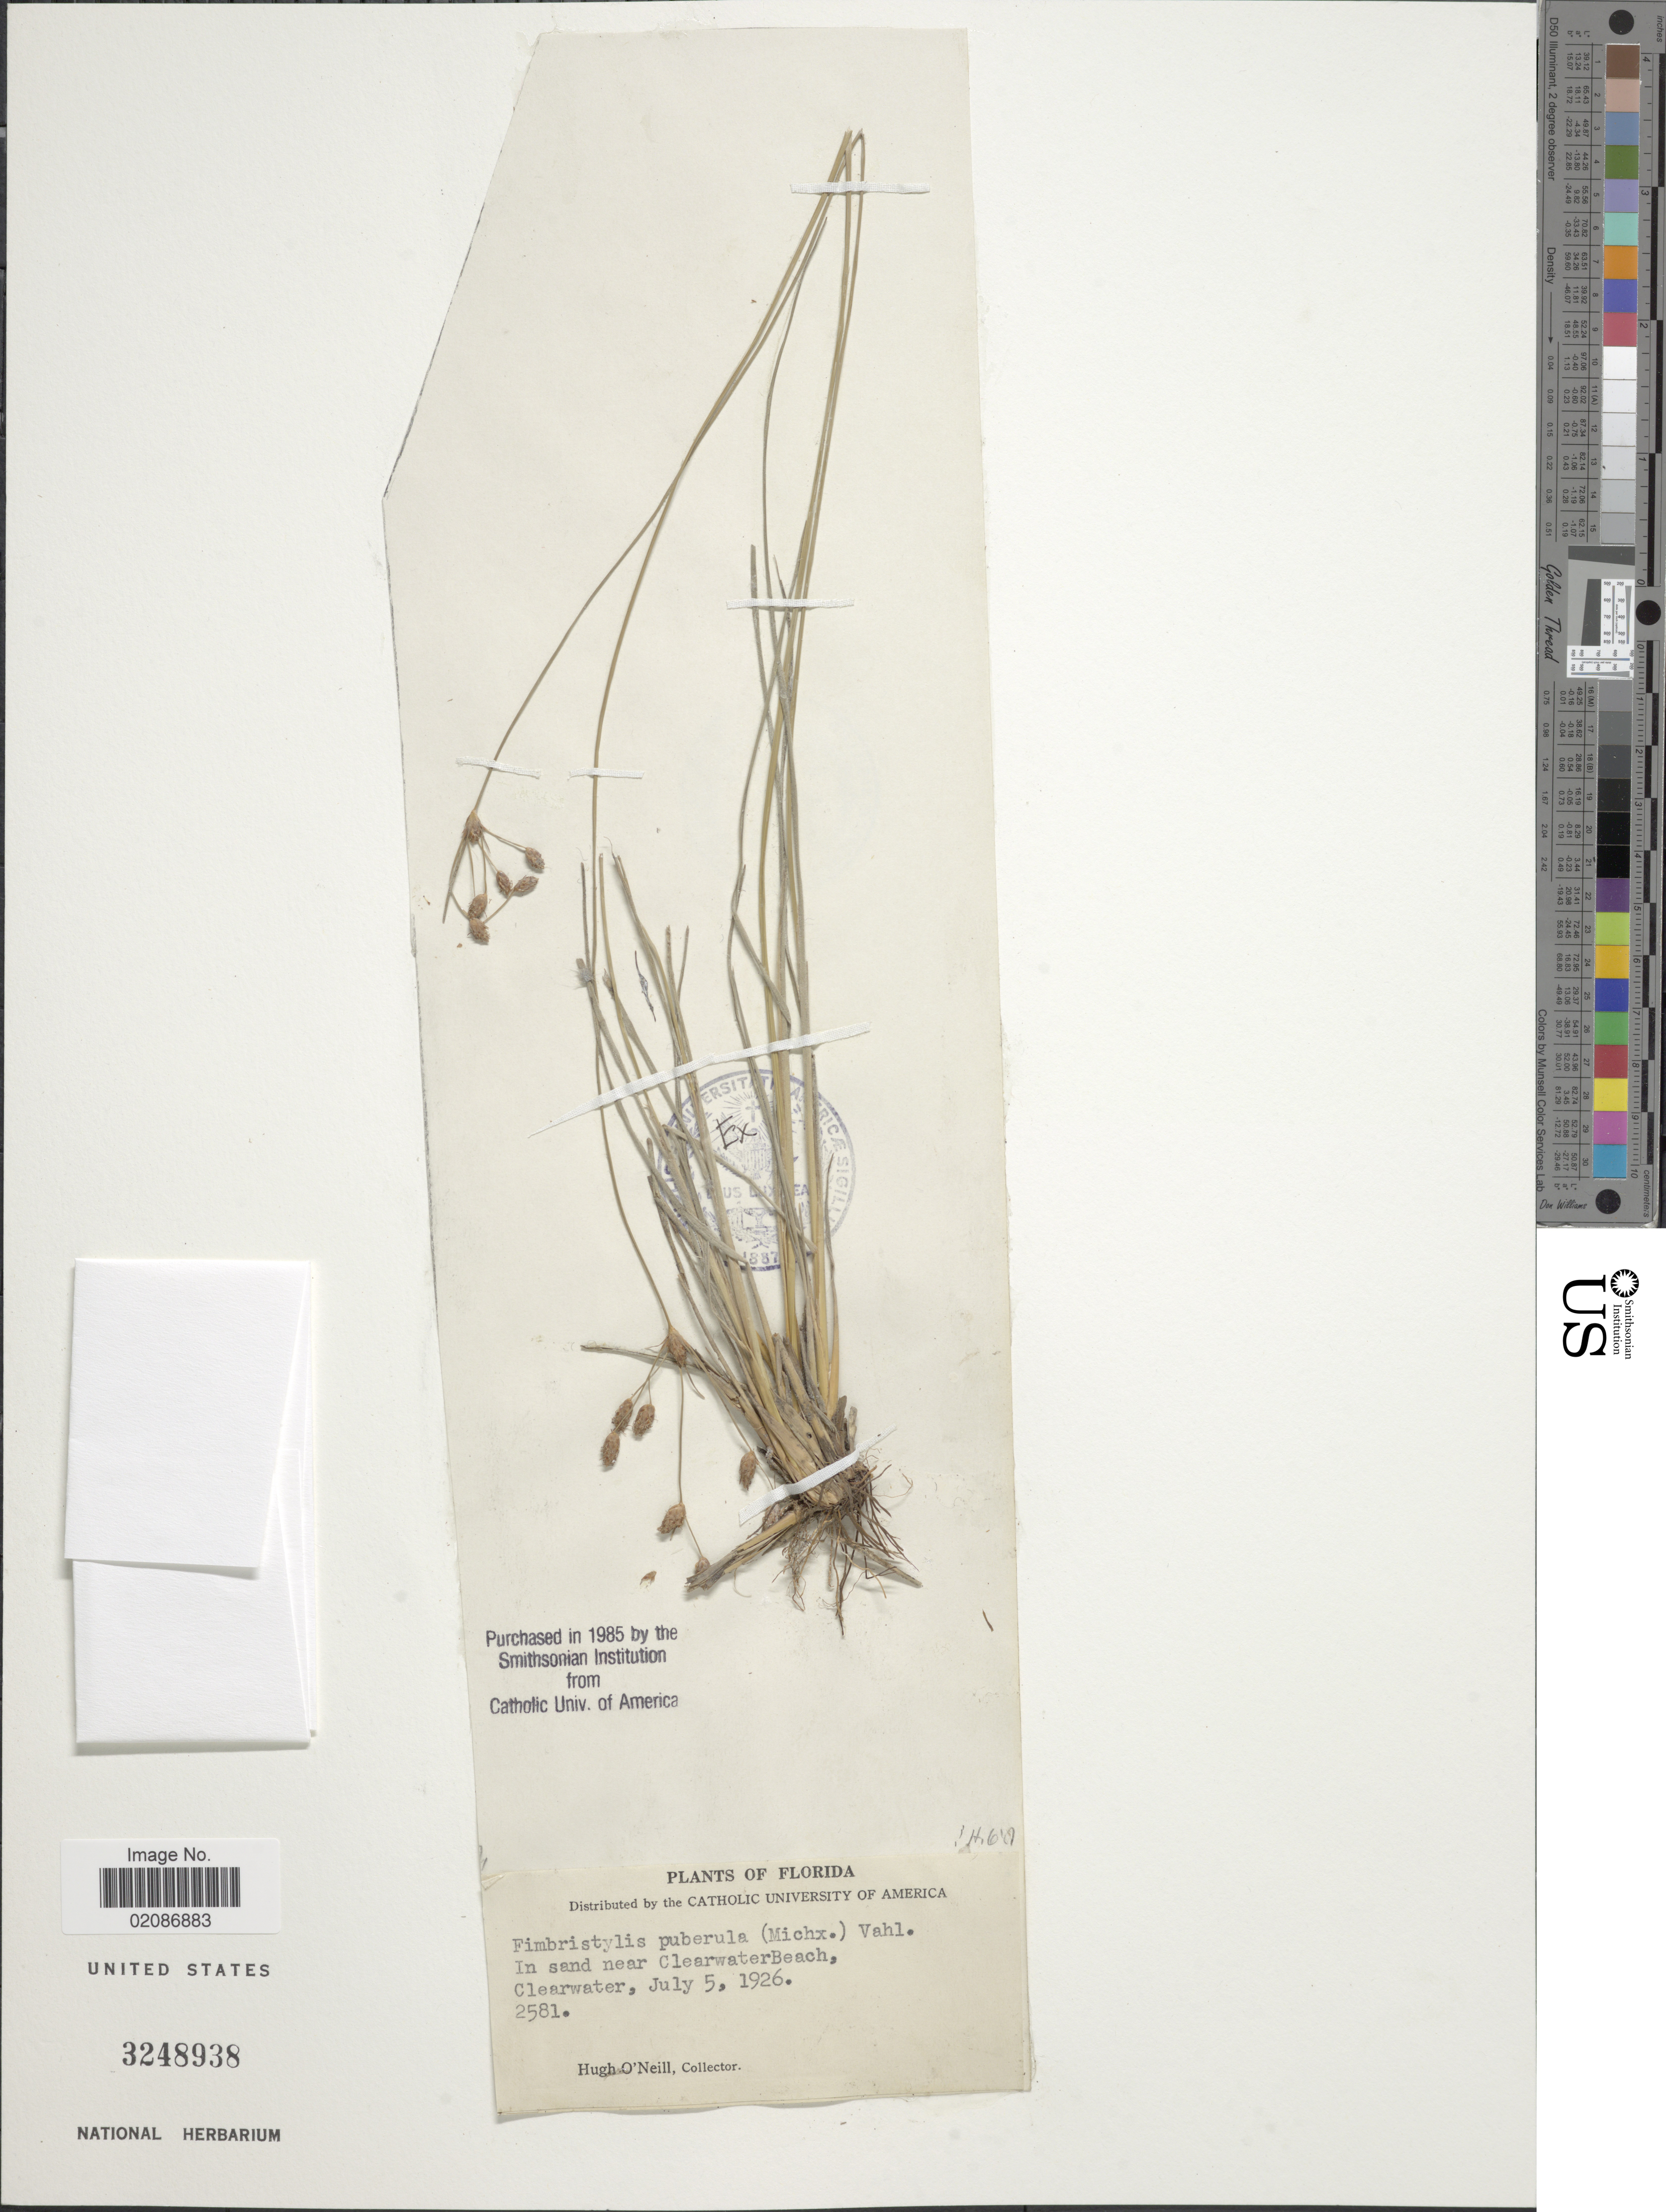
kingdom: Plantae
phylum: Tracheophyta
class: Liliopsida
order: Poales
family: Cyperaceae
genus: Fimbristylis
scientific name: Fimbristylis puberula var. puberula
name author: (Michx.) Vahl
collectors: H. O'Neill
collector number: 2581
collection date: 1926-07-05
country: United States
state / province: Florida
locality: In sand near Clearwater Beach, Clearwater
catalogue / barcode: US 3248938